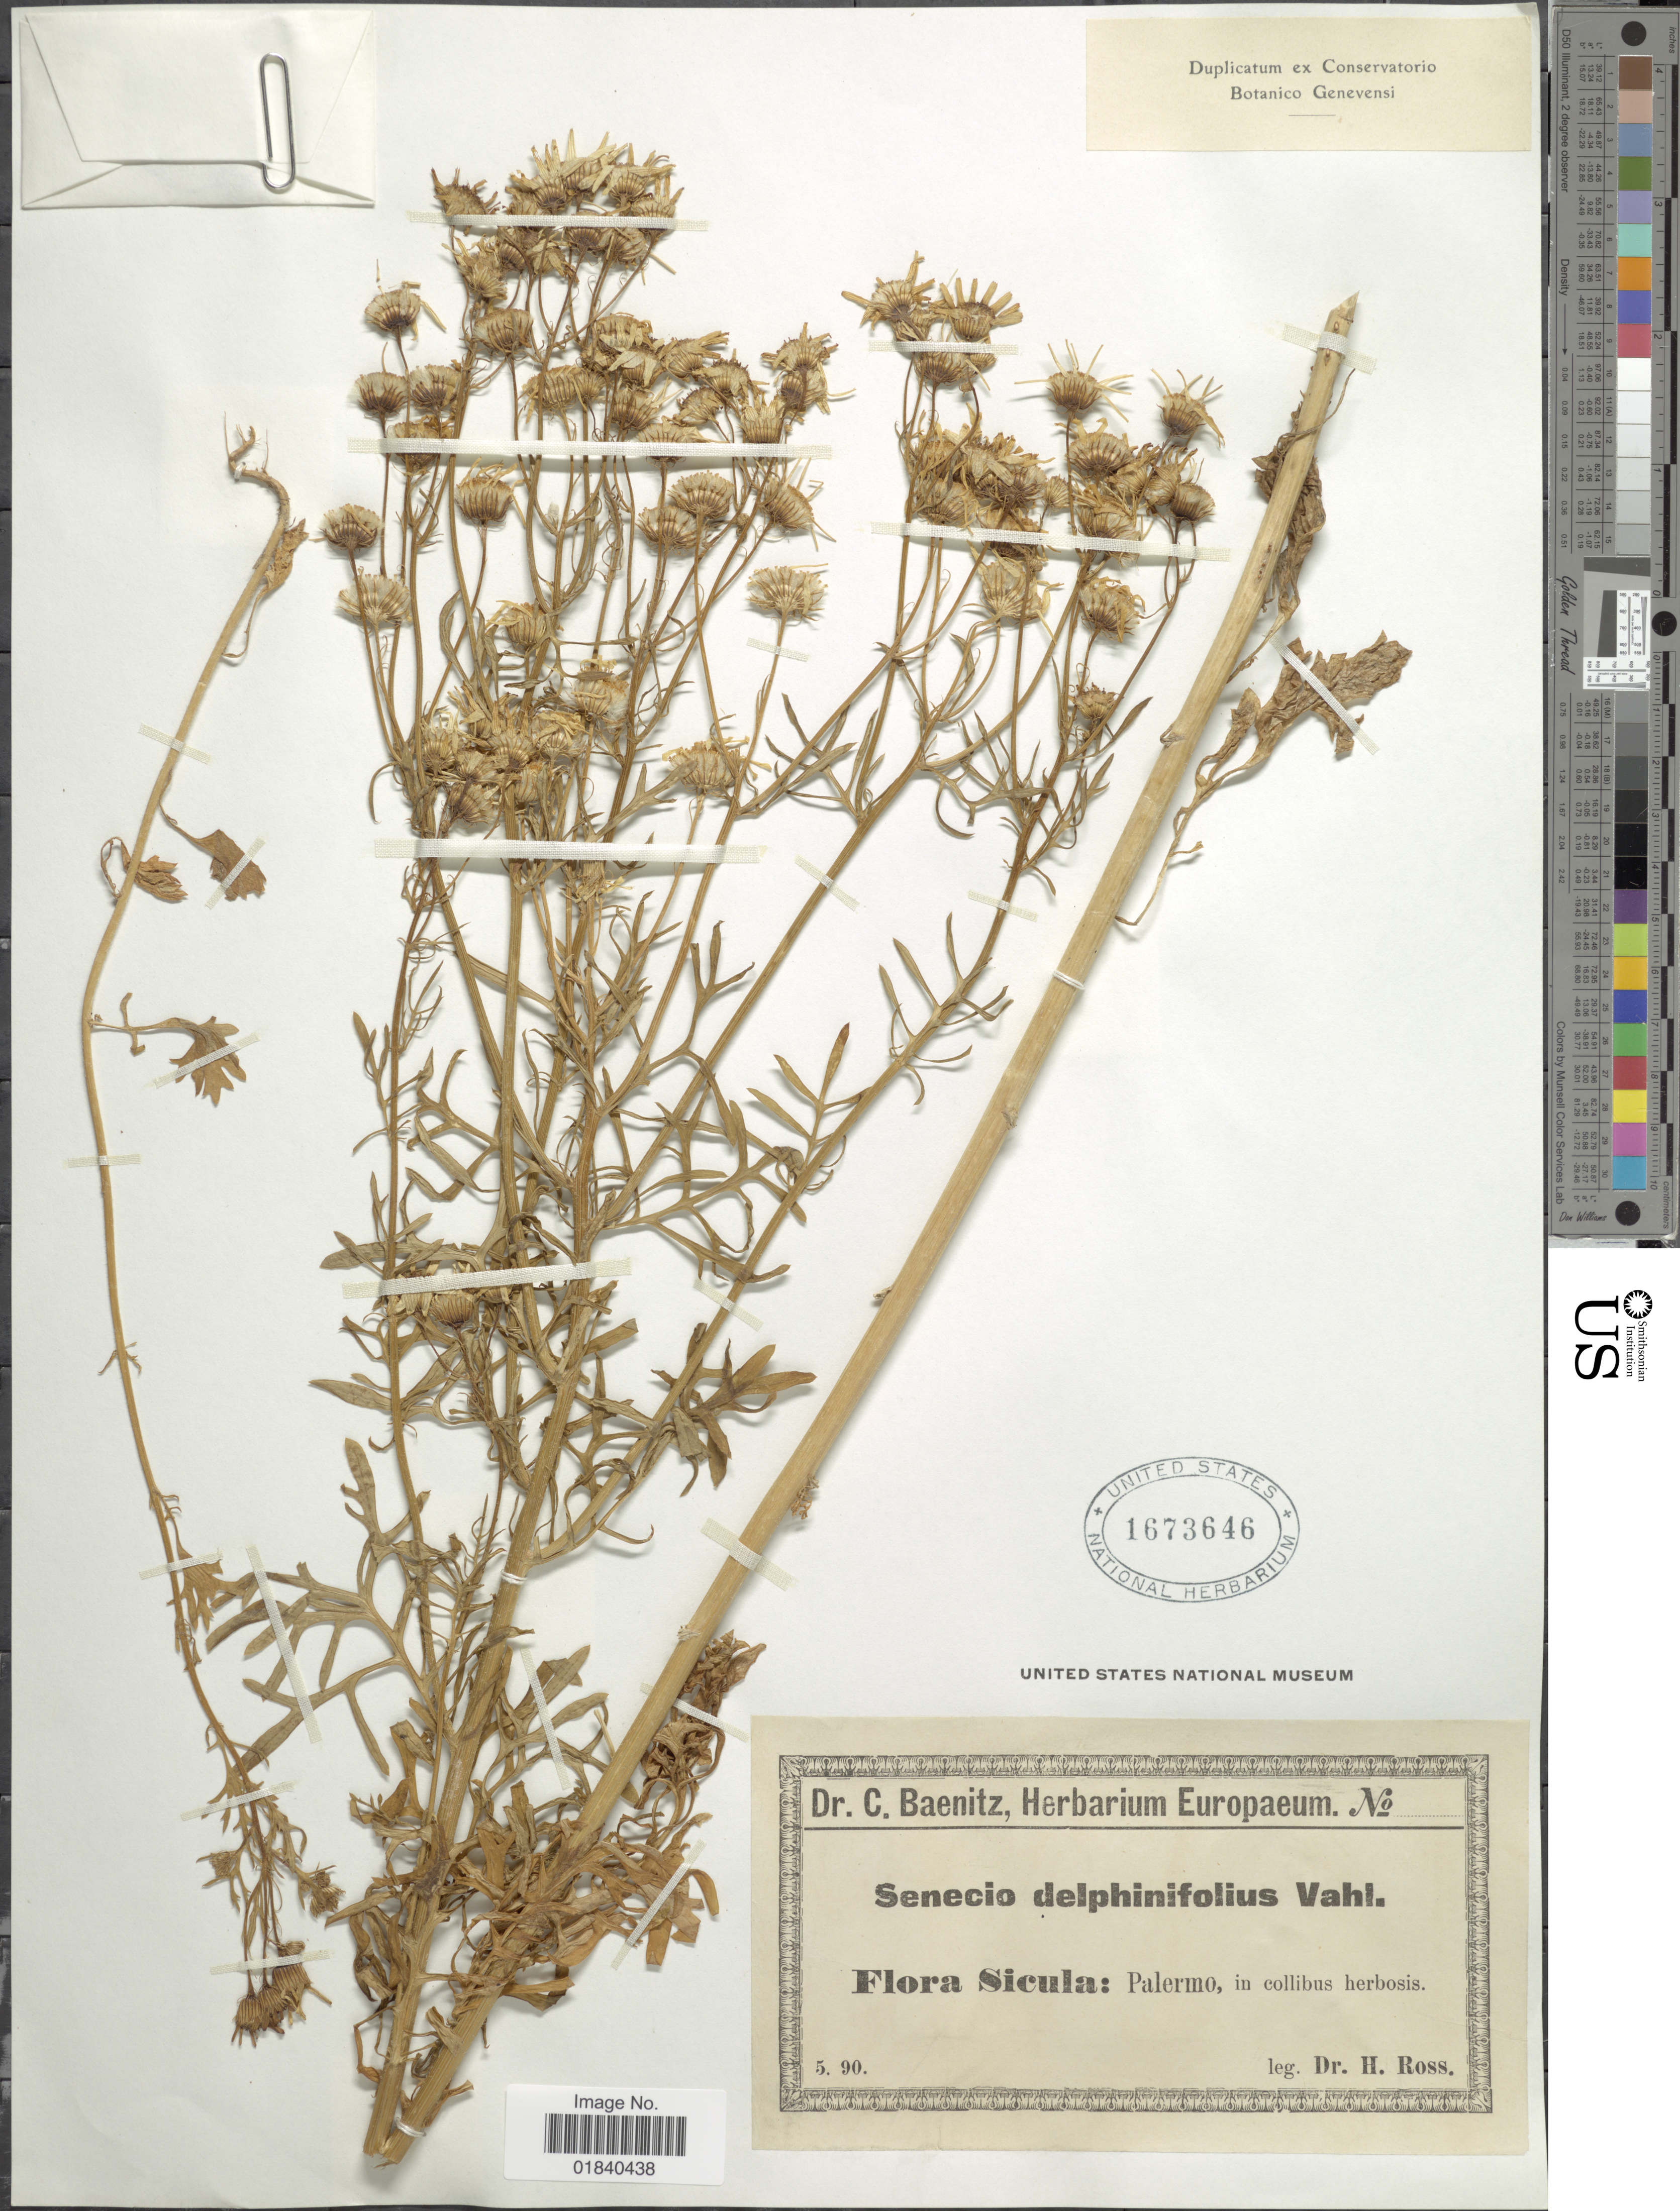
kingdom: Plantae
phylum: Tracheophyta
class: Magnoliopsida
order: Asterales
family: Asteraceae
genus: Jacobaea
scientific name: Jacobaea delphiniifolia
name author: (Vahl) Pelser & Veldkamp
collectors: H. Gross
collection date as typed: Transcribed d/m/y: /5/90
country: Italy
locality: Sicula: Palermo, in collibus herbosis.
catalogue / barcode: US 1673646